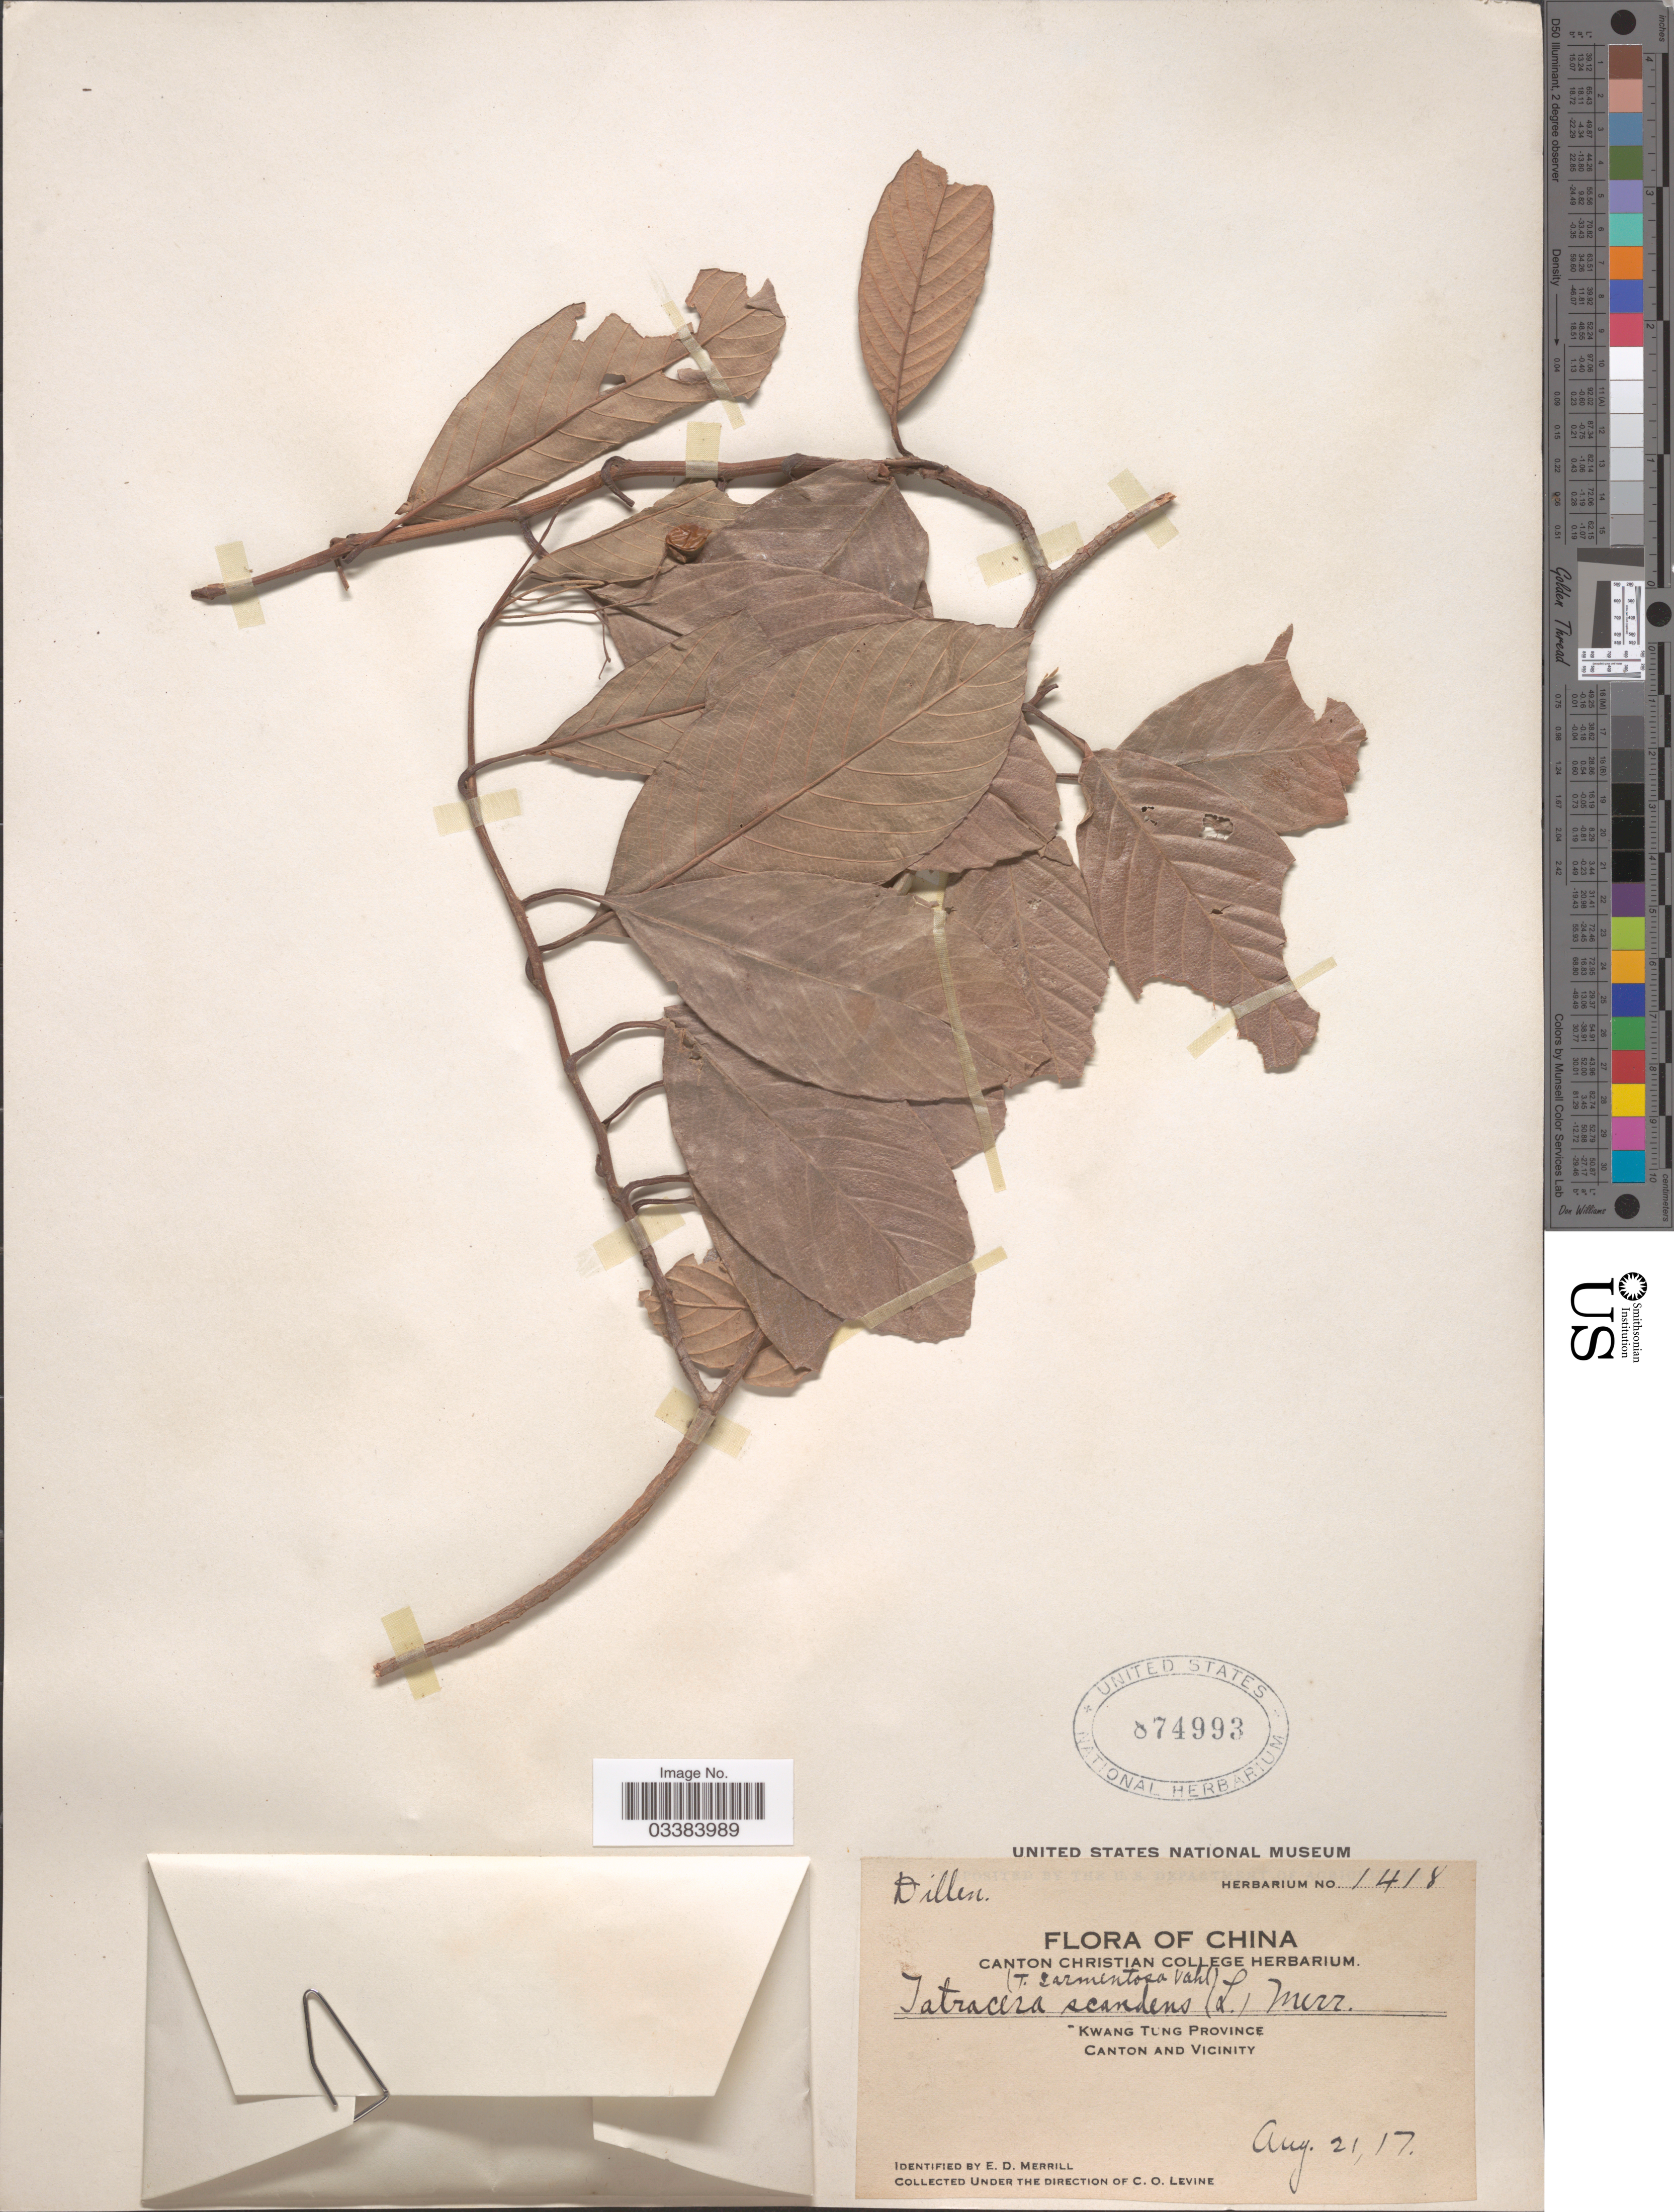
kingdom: Plantae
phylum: Tracheophyta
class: Magnoliopsida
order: Dilleniales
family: Dilleniaceae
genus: Tetracera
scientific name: Tetracera scandens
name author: (L.) Merr.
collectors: C. O. Levine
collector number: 1418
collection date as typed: Transcribed d/m/y: 21/8/17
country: China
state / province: Guangdong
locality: Kwang Tung Province. Canton and Vicinity.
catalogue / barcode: US 874993